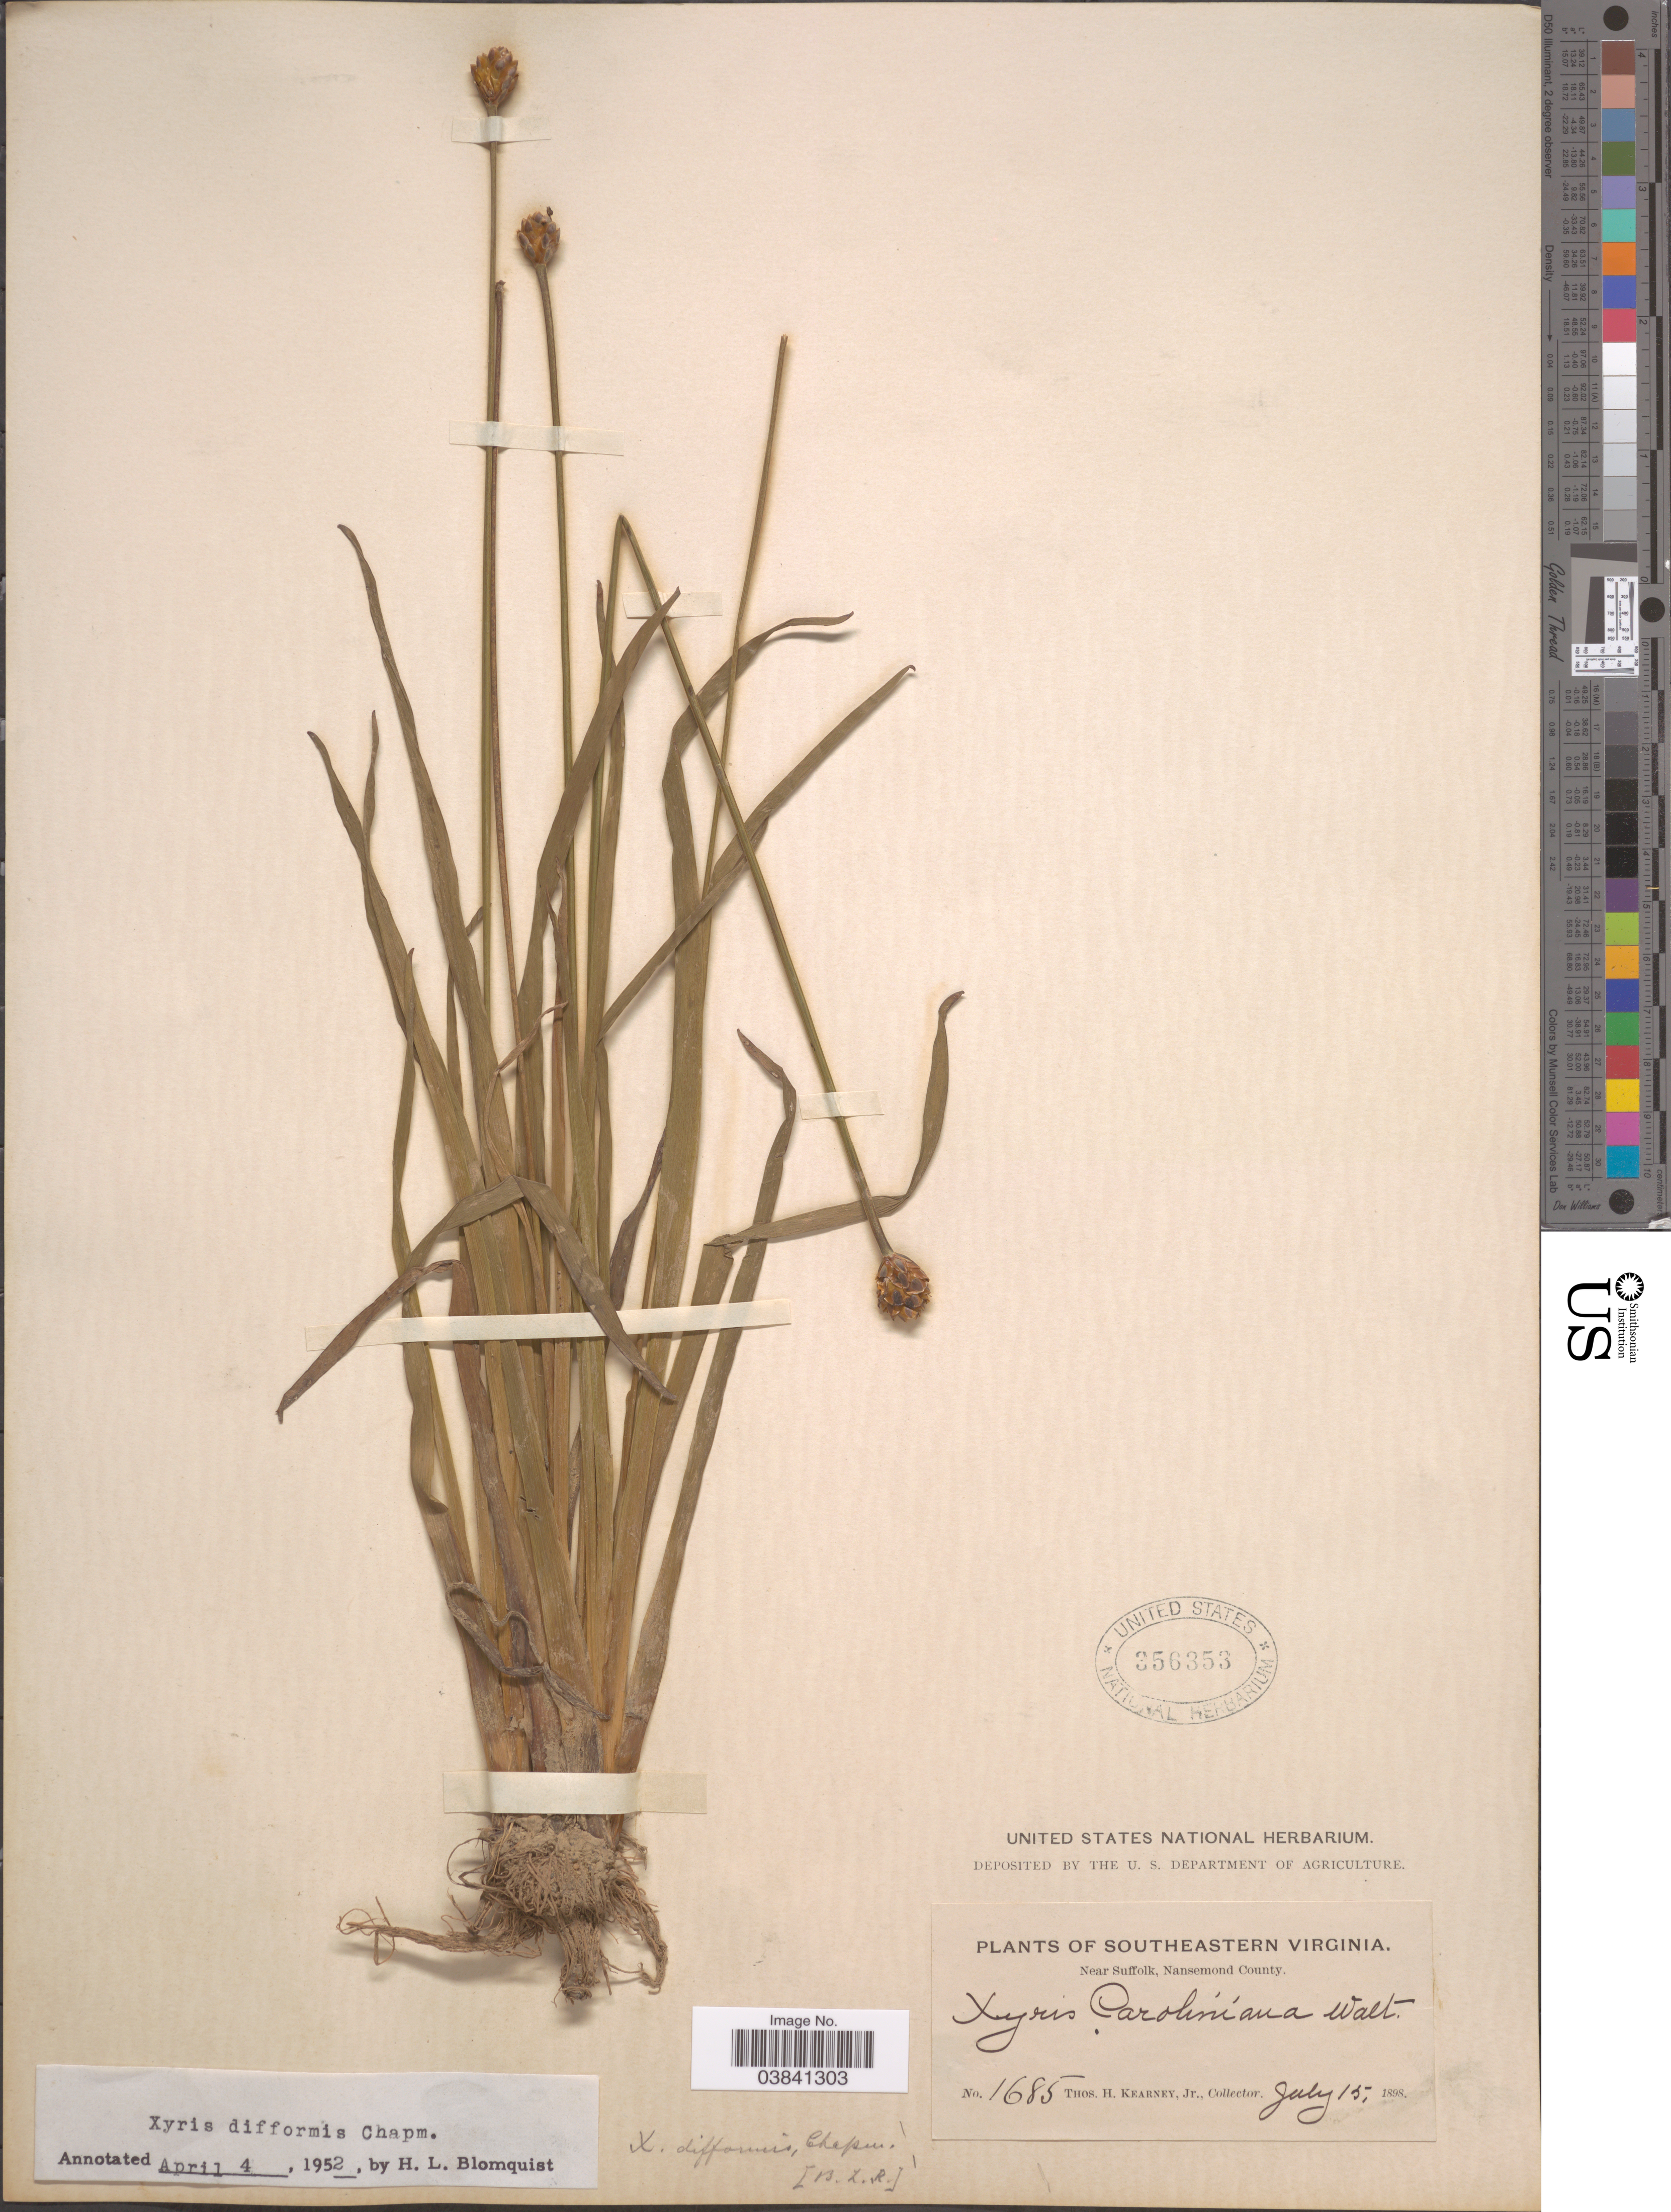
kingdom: Plantae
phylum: Tracheophyta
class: Liliopsida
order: Poales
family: Xyridaceae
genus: Xyris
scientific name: Xyris difformis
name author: Chapm.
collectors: T. H. Kearney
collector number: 1685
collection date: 1898-07-15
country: United States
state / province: Virginia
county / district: City of Suffolk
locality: Southeastern Virginia. Near Suffolk, Nansemond County.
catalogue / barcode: US 356353